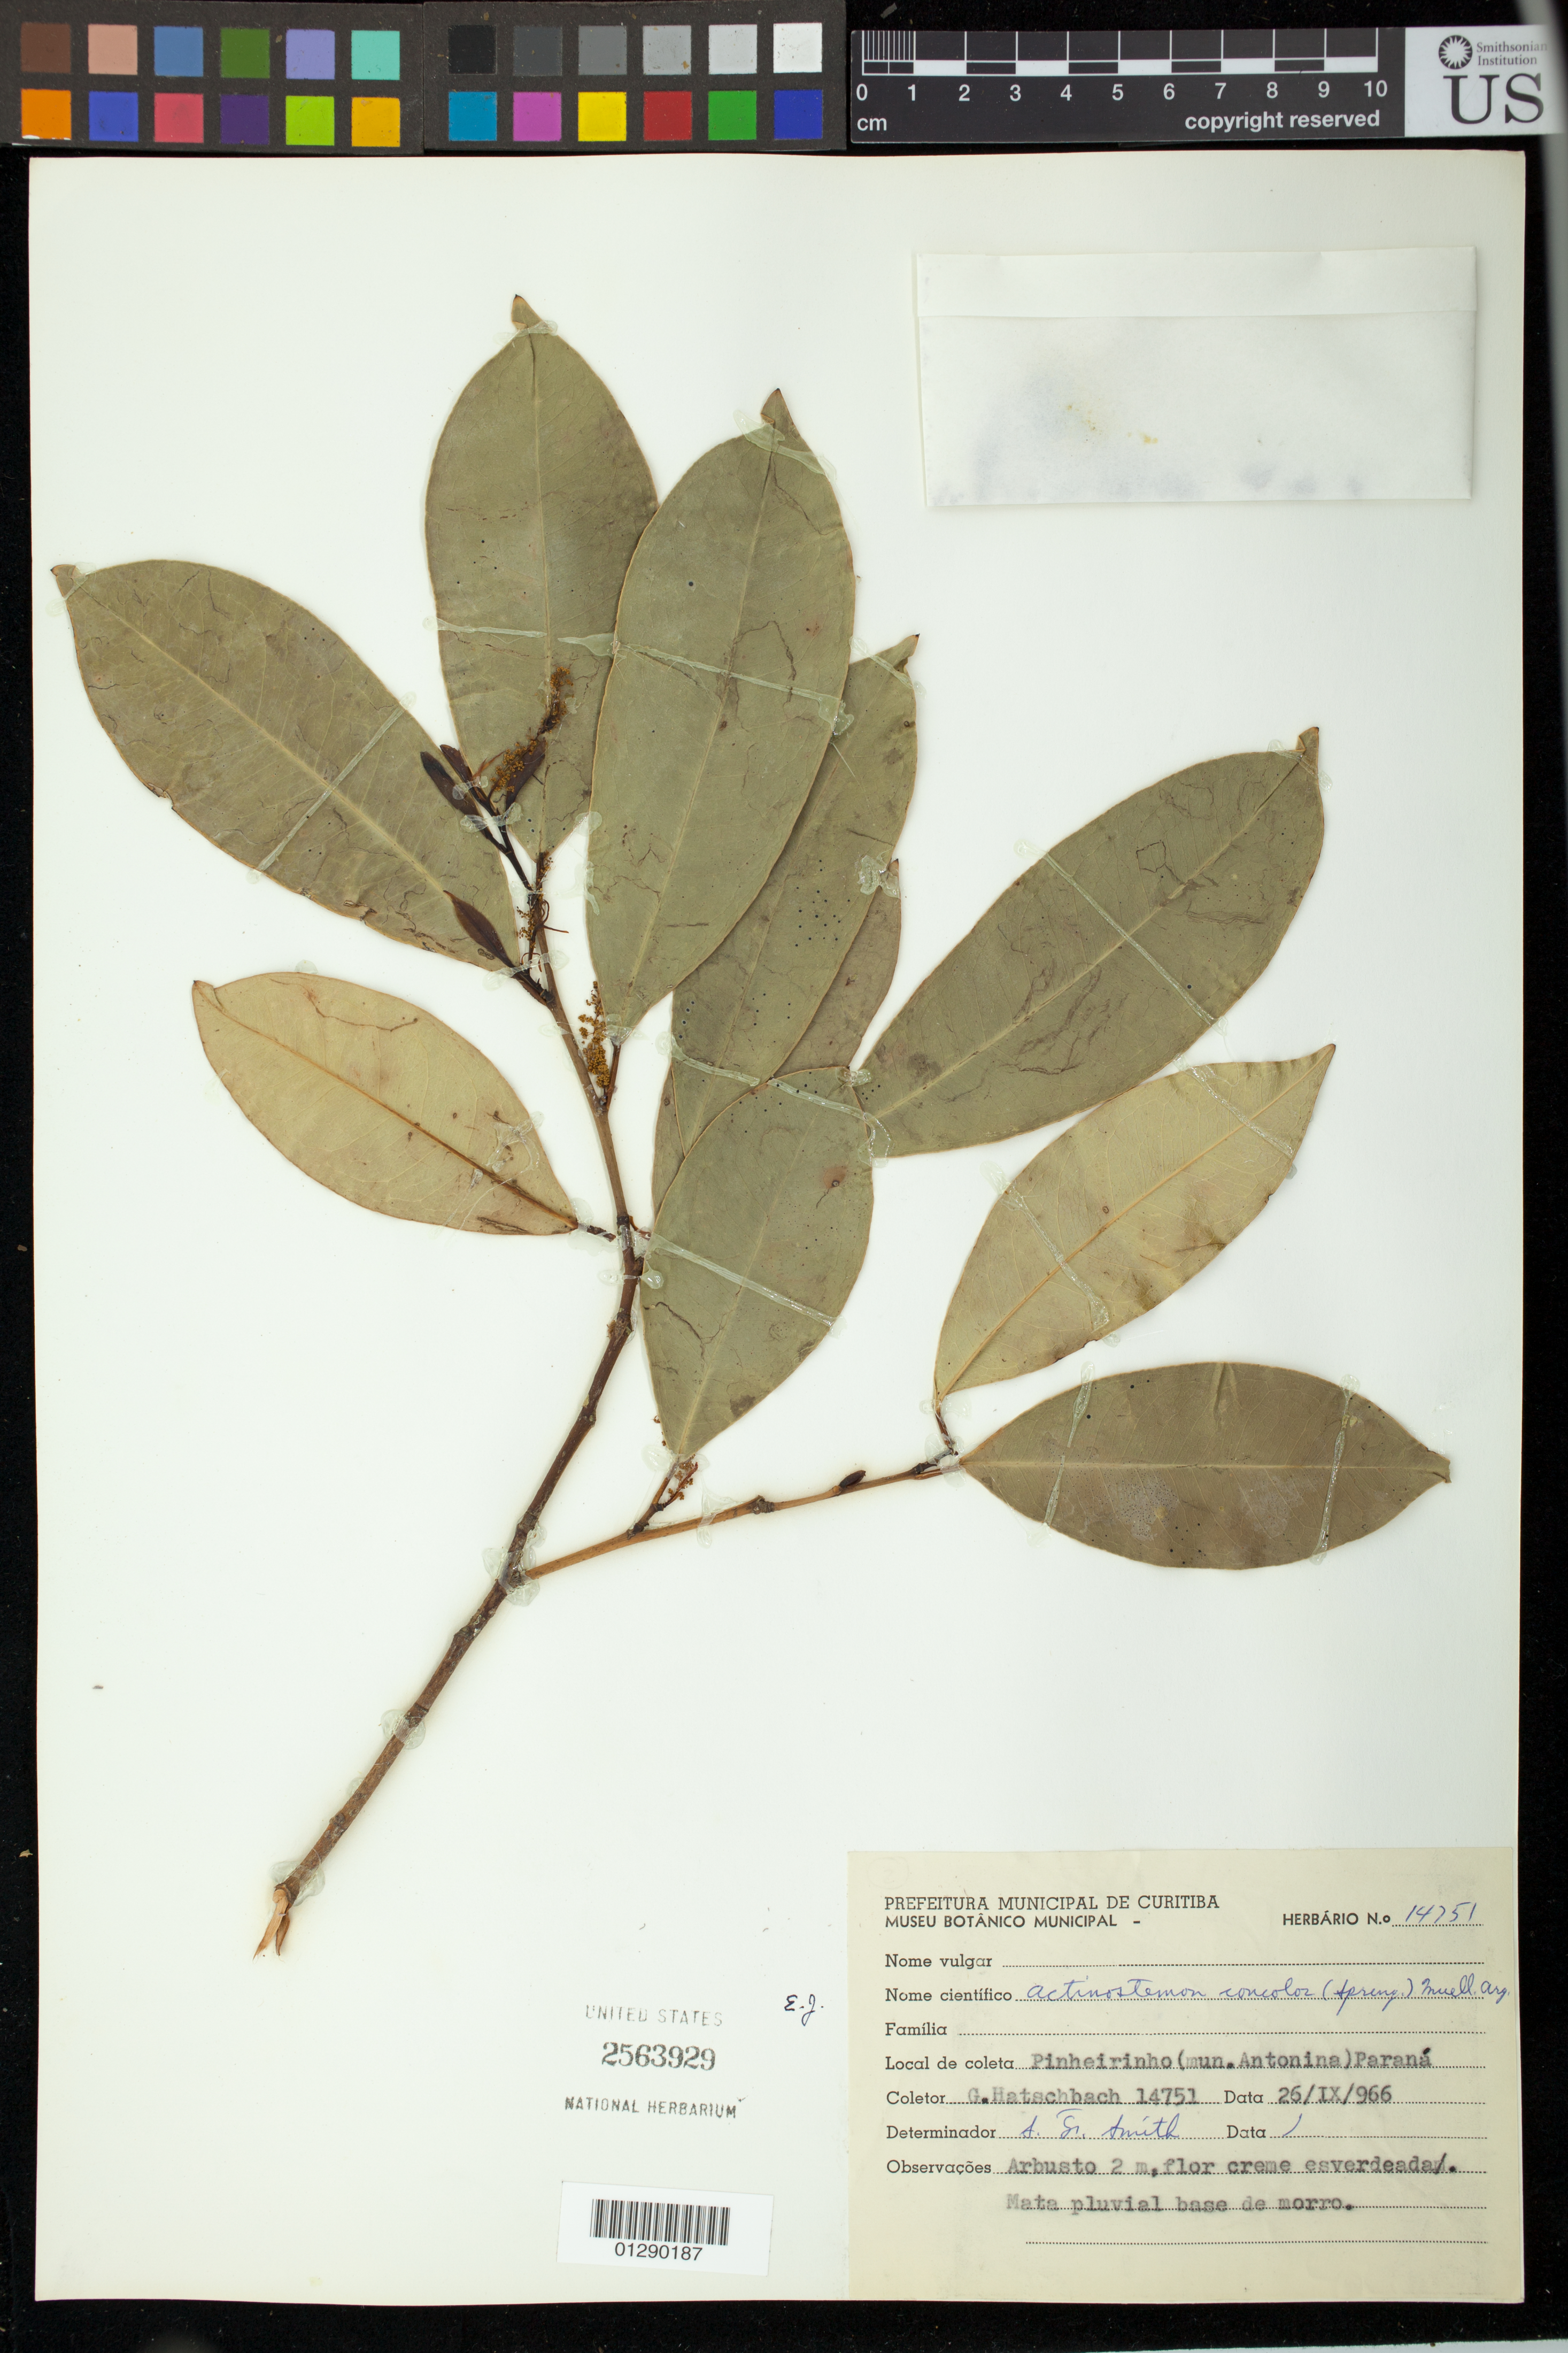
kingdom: Plantae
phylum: Tracheophyta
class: Magnoliopsida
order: Malpighiales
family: Euphorbiaceae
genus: Actinostemon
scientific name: Actinostemon concolor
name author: (Spreng.) Müll. Arg.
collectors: G. Hatschbach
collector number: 14751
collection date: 1966-09-26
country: Brazil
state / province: Paraná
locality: Pinheirinho (mun. Antonina)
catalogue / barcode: US 2563929